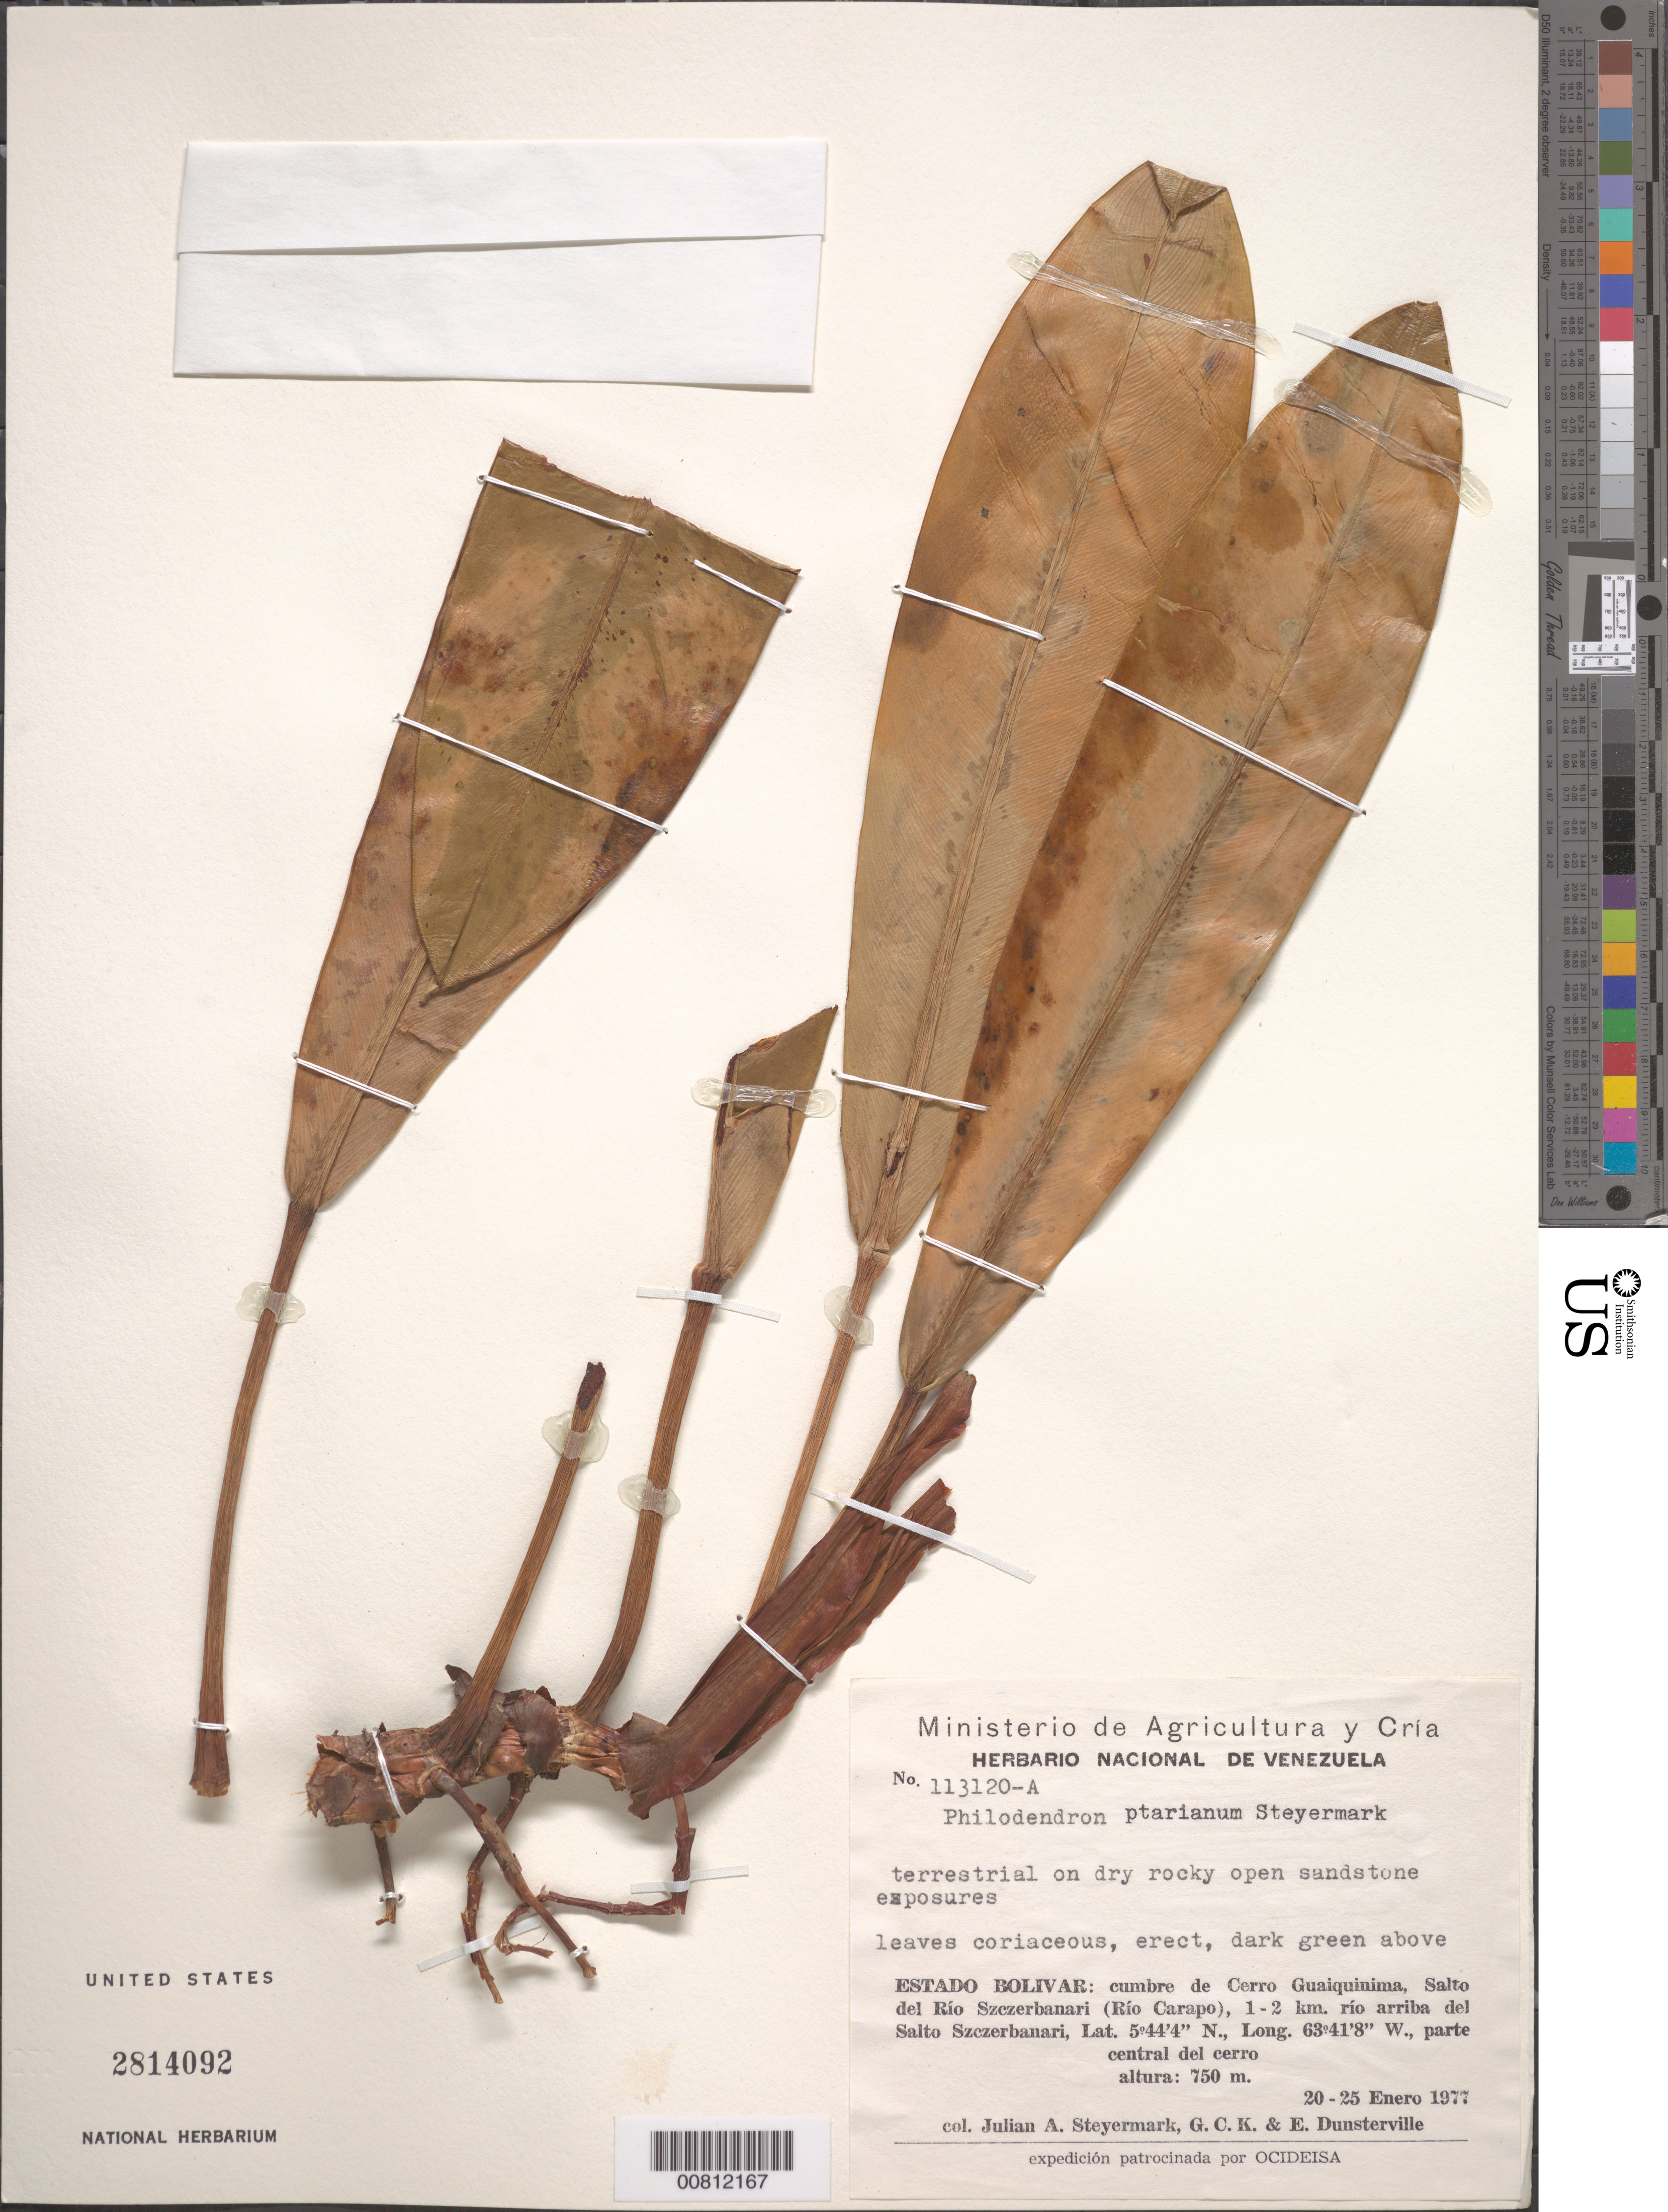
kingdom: Plantae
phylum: Tracheophyta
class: Liliopsida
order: Alismatales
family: Araceae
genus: Philodendron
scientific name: Philodendron ptarianum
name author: Steyerm.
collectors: J. Steyermark, G. C. K. Dunsterville & E. Dunsterville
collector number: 113120 A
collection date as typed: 20-Jan-77 to 25-Jan-77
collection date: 1977-01-20/1977-01-25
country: Venezuela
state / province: Bolívar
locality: Cerro Guaiquinima, summit, salto del Río Szczerbanari (Río Carapo), 1-2 km río arriba del Salto Szczerbanari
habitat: Terrestrial on dry rocky open sandstone exposures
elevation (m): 750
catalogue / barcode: US 2814092